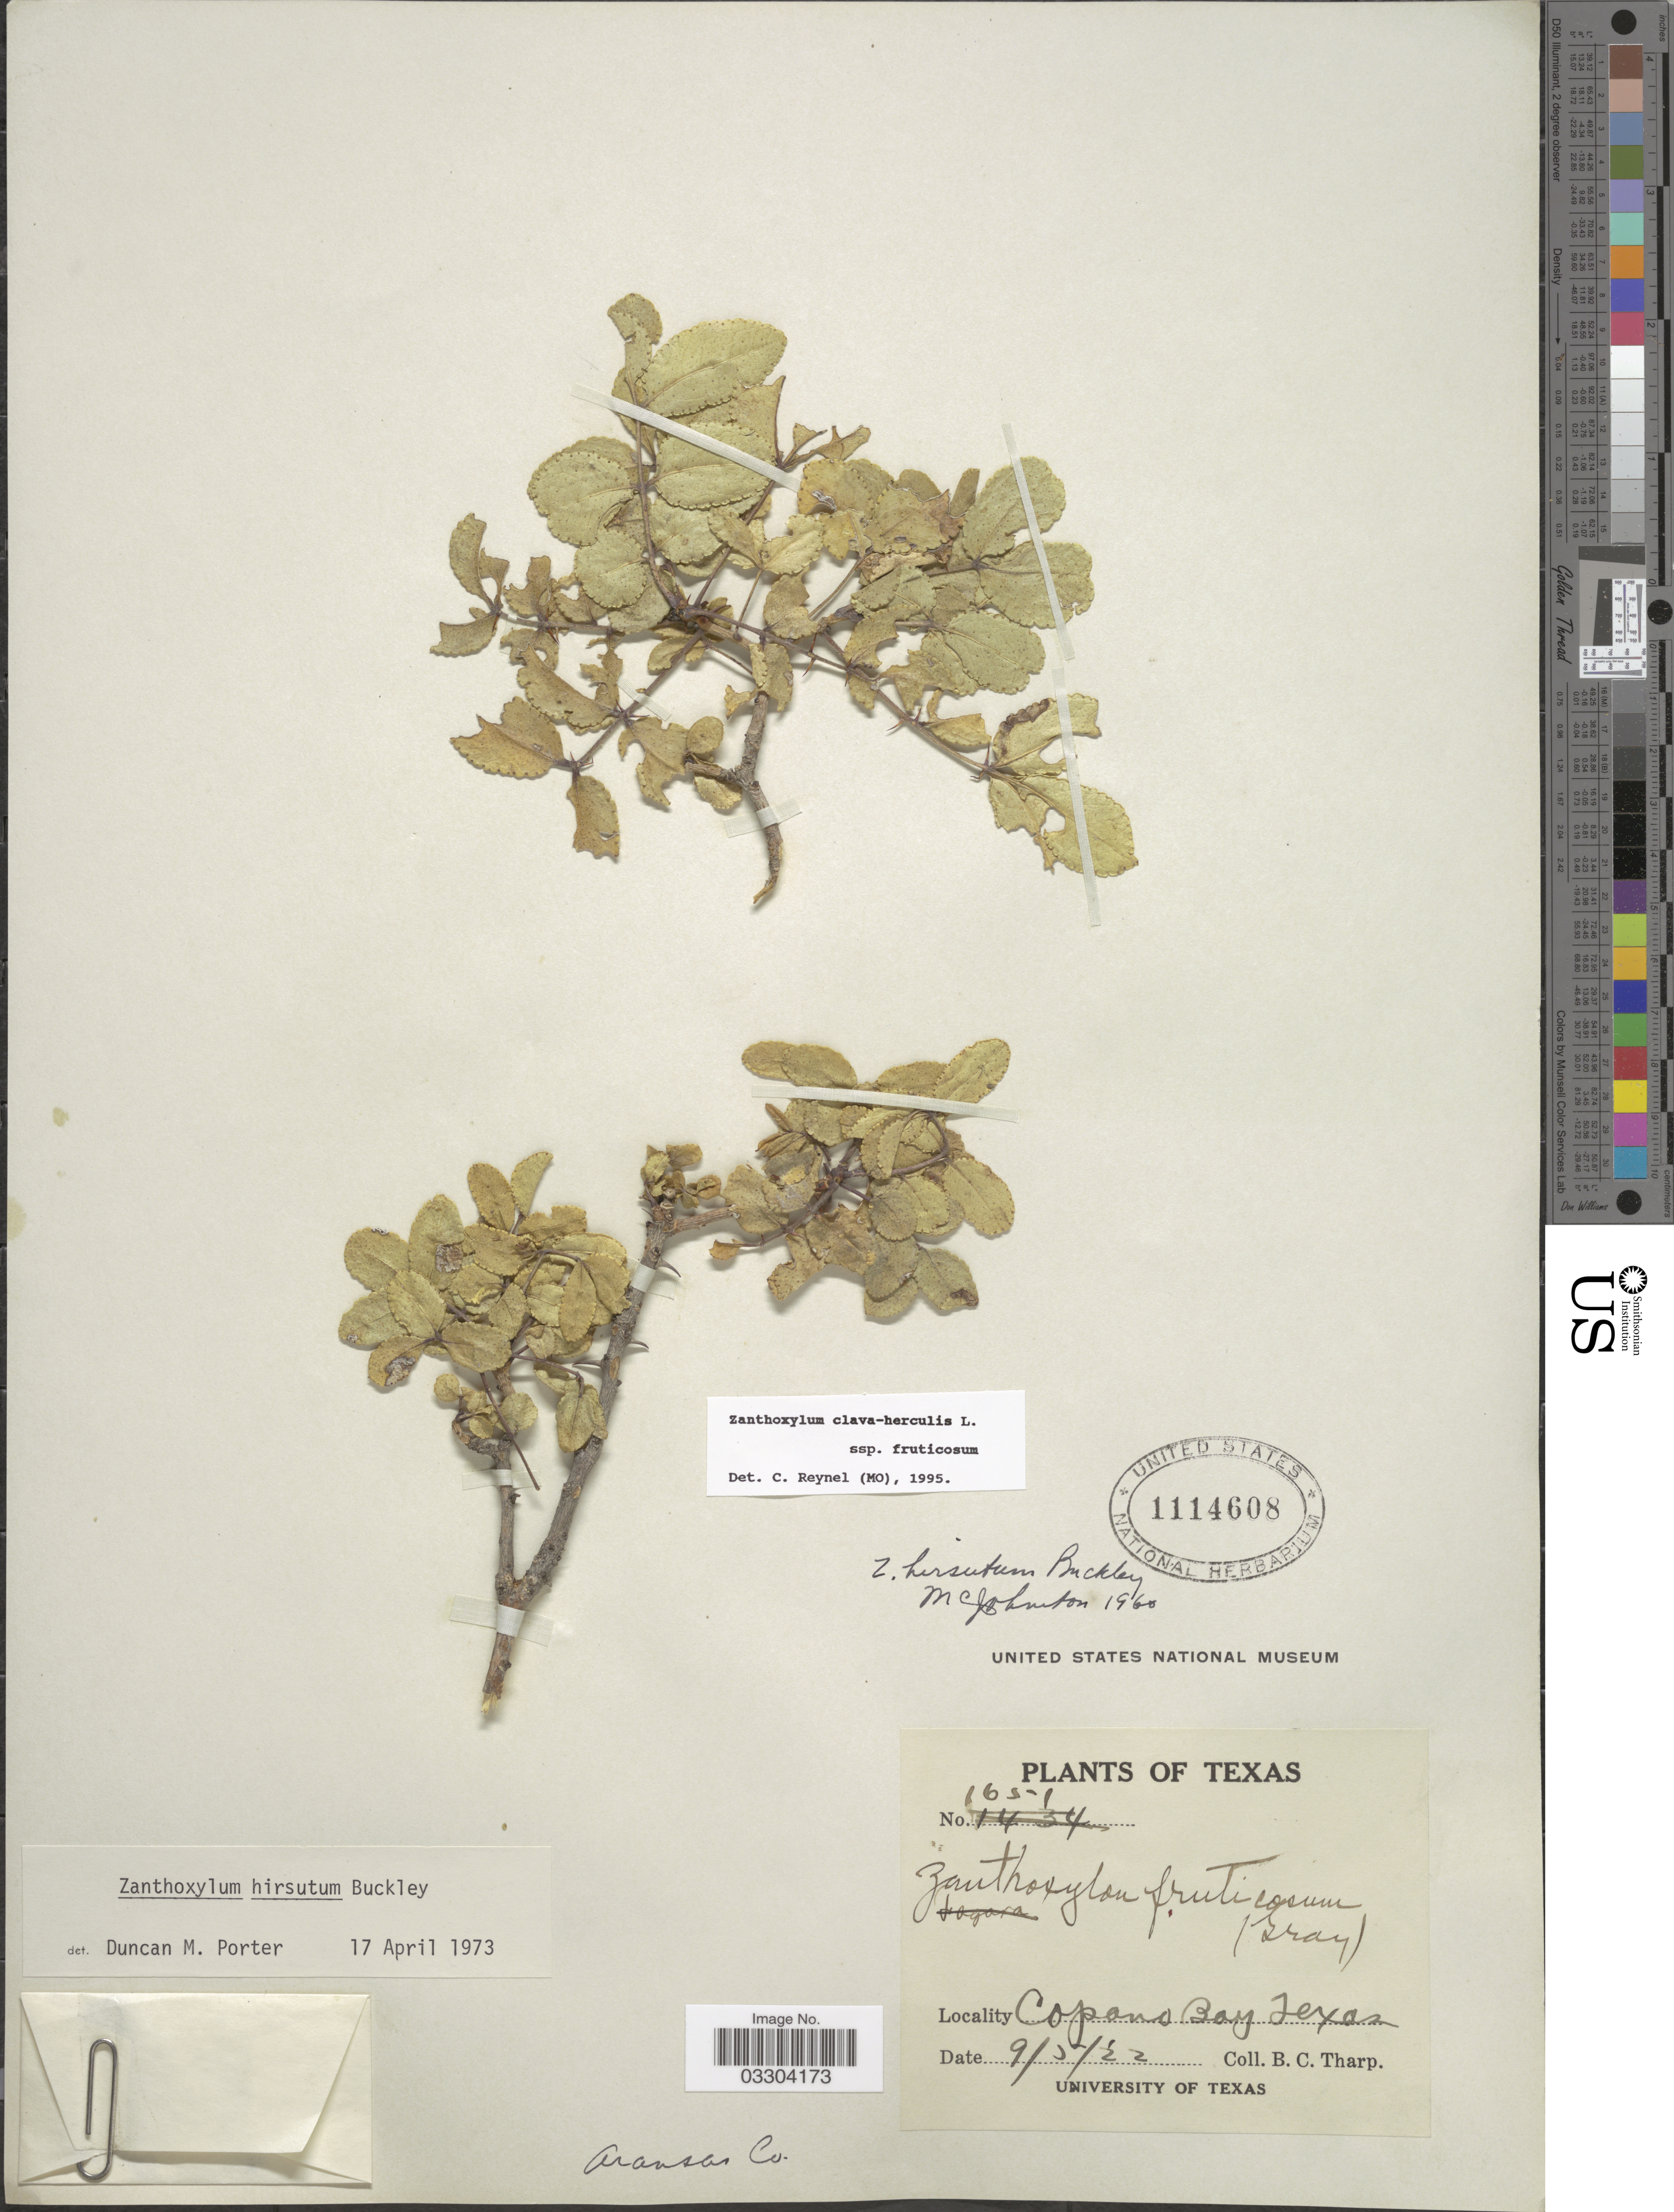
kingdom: Plantae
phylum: Tracheophyta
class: Magnoliopsida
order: Sapindales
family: Rutaceae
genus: Zanthoxylum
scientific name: Zanthoxylum clava-herculis subsp. fruticosum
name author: (A. Gray) Reynel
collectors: B. C. Tharp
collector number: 1651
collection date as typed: Transcribed d/m/y: 5/9/22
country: United States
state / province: Texas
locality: Copano Bay, Aransas Co.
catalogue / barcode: US 1114608